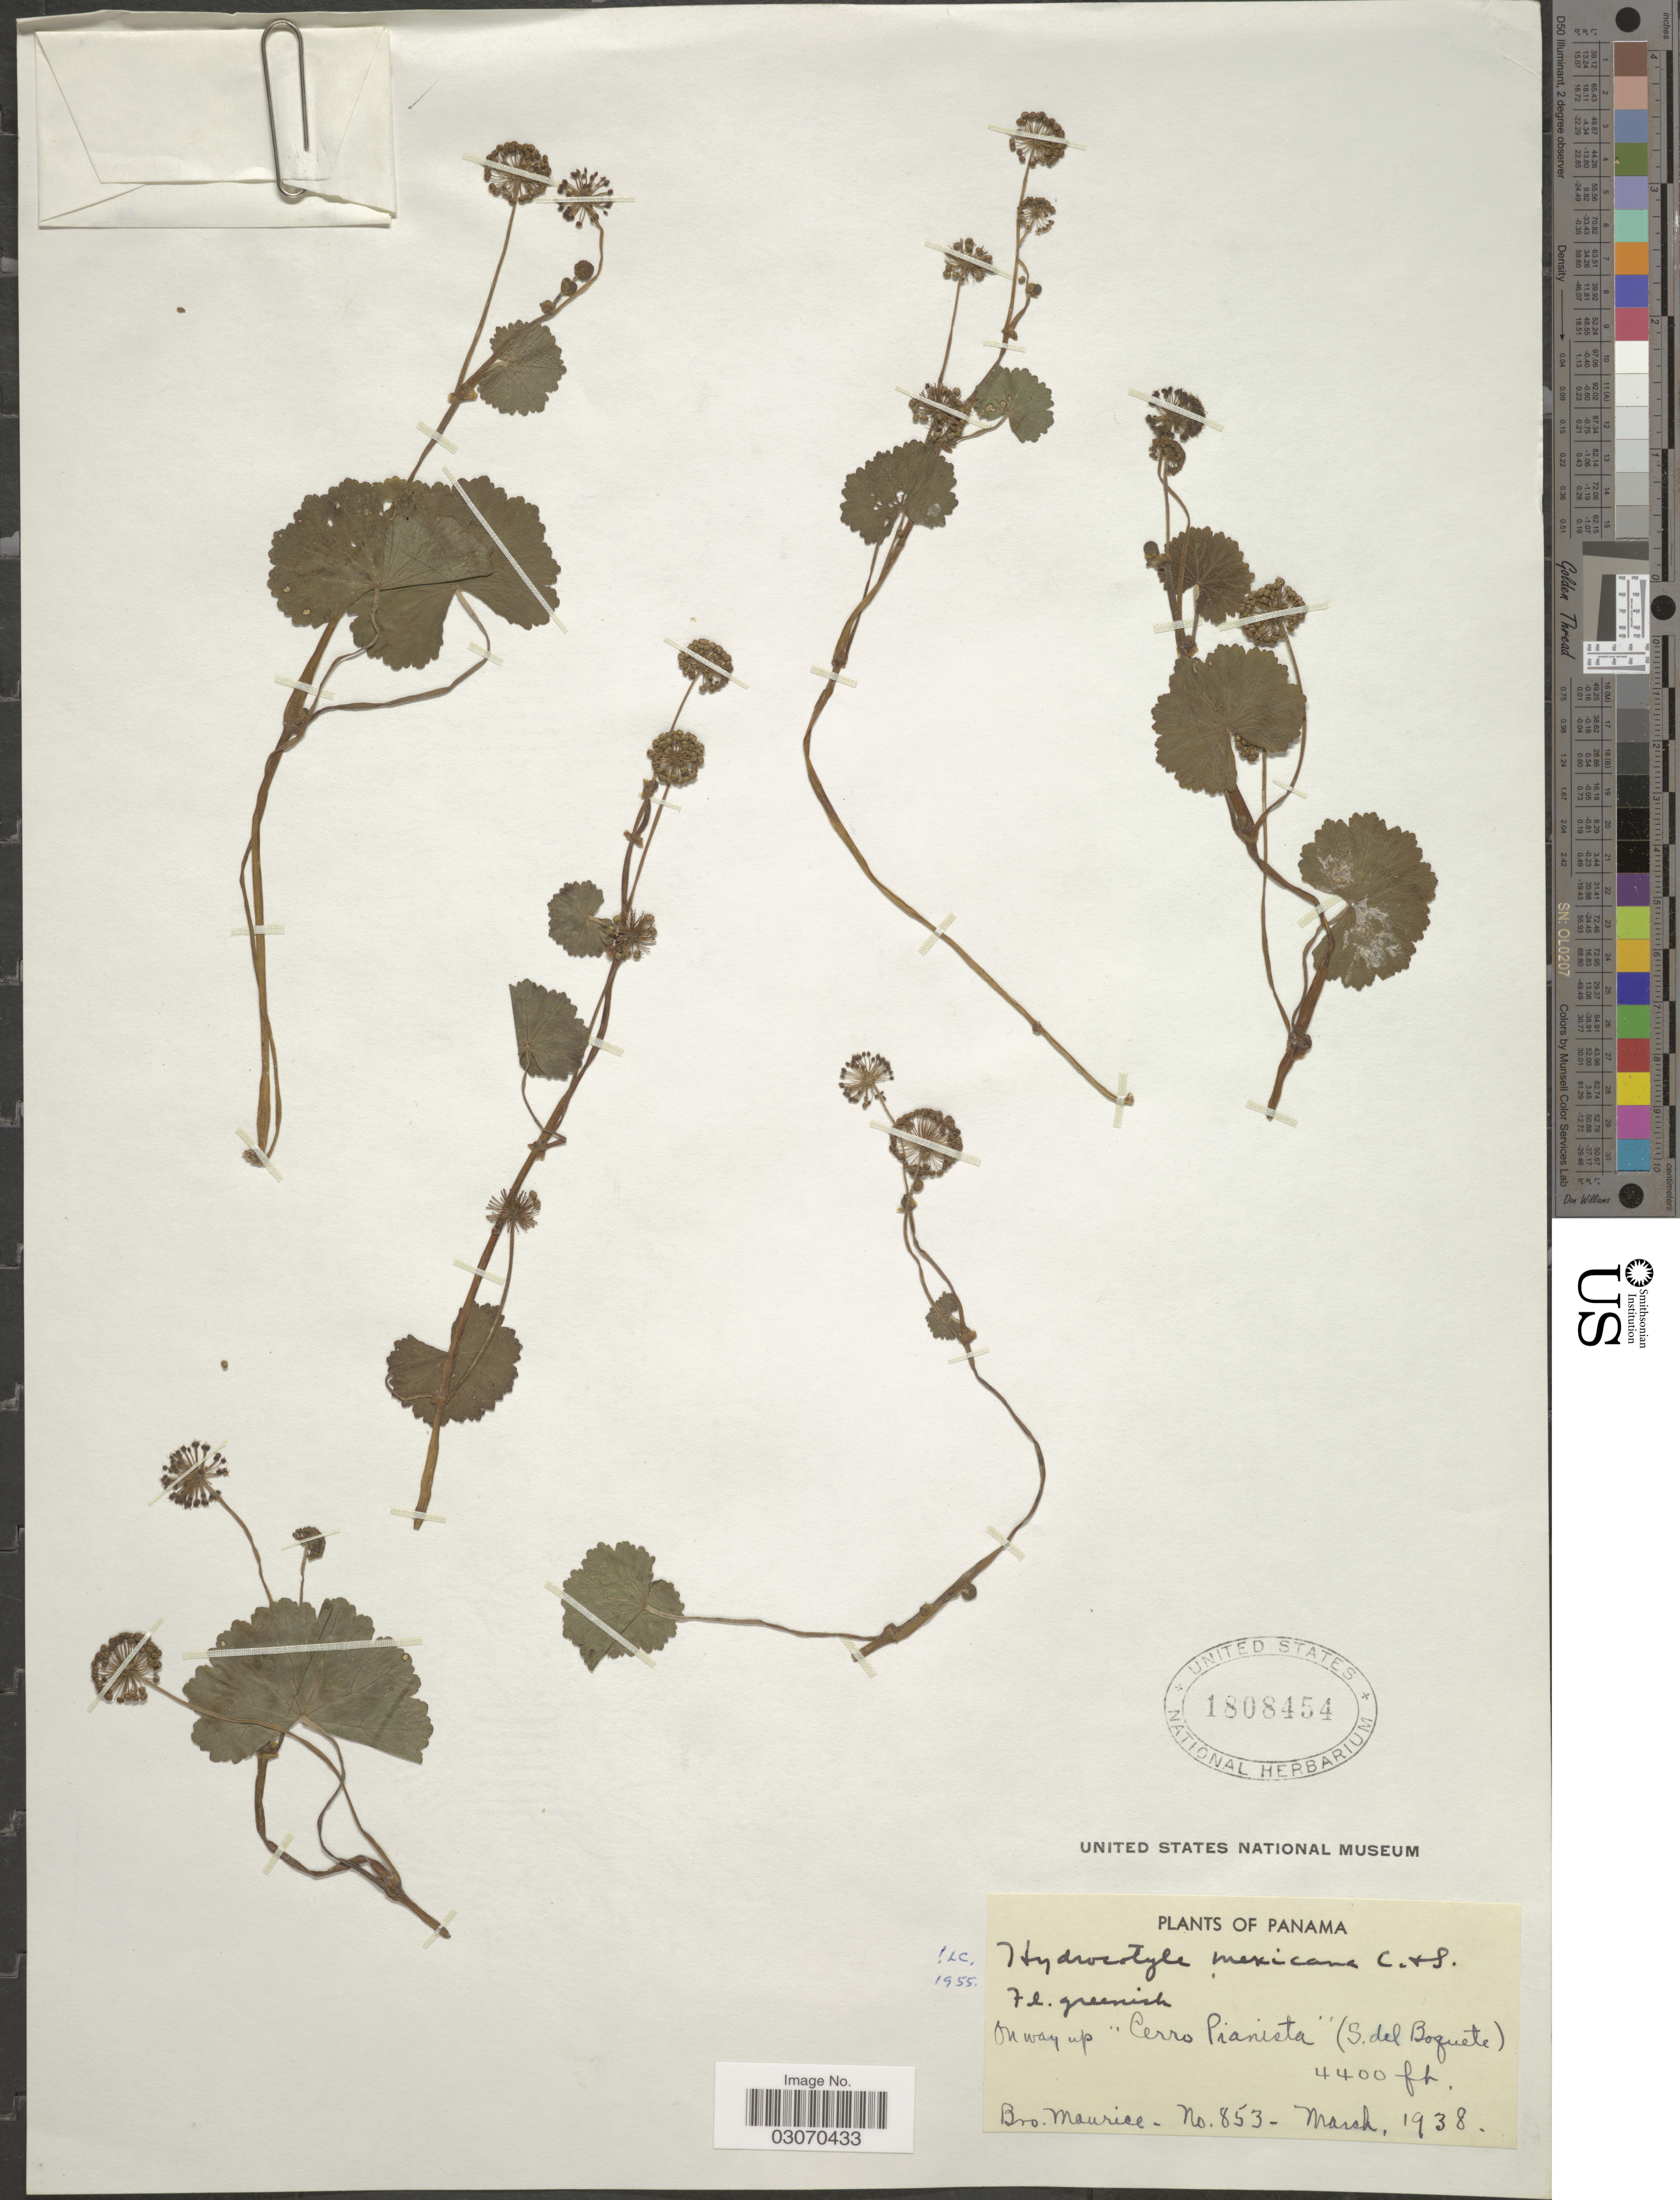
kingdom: Plantae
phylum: Tracheophyta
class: Magnoliopsida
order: Apiales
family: Araliaceae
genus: Hydrocotyle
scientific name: Hydrocotyle mexicana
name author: Schltdl. & Cham.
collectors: B. Maurice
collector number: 853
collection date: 1938-03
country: Panama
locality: On way up "Cerro Pianista" (S del Boquete).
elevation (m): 1341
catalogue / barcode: US 1808454